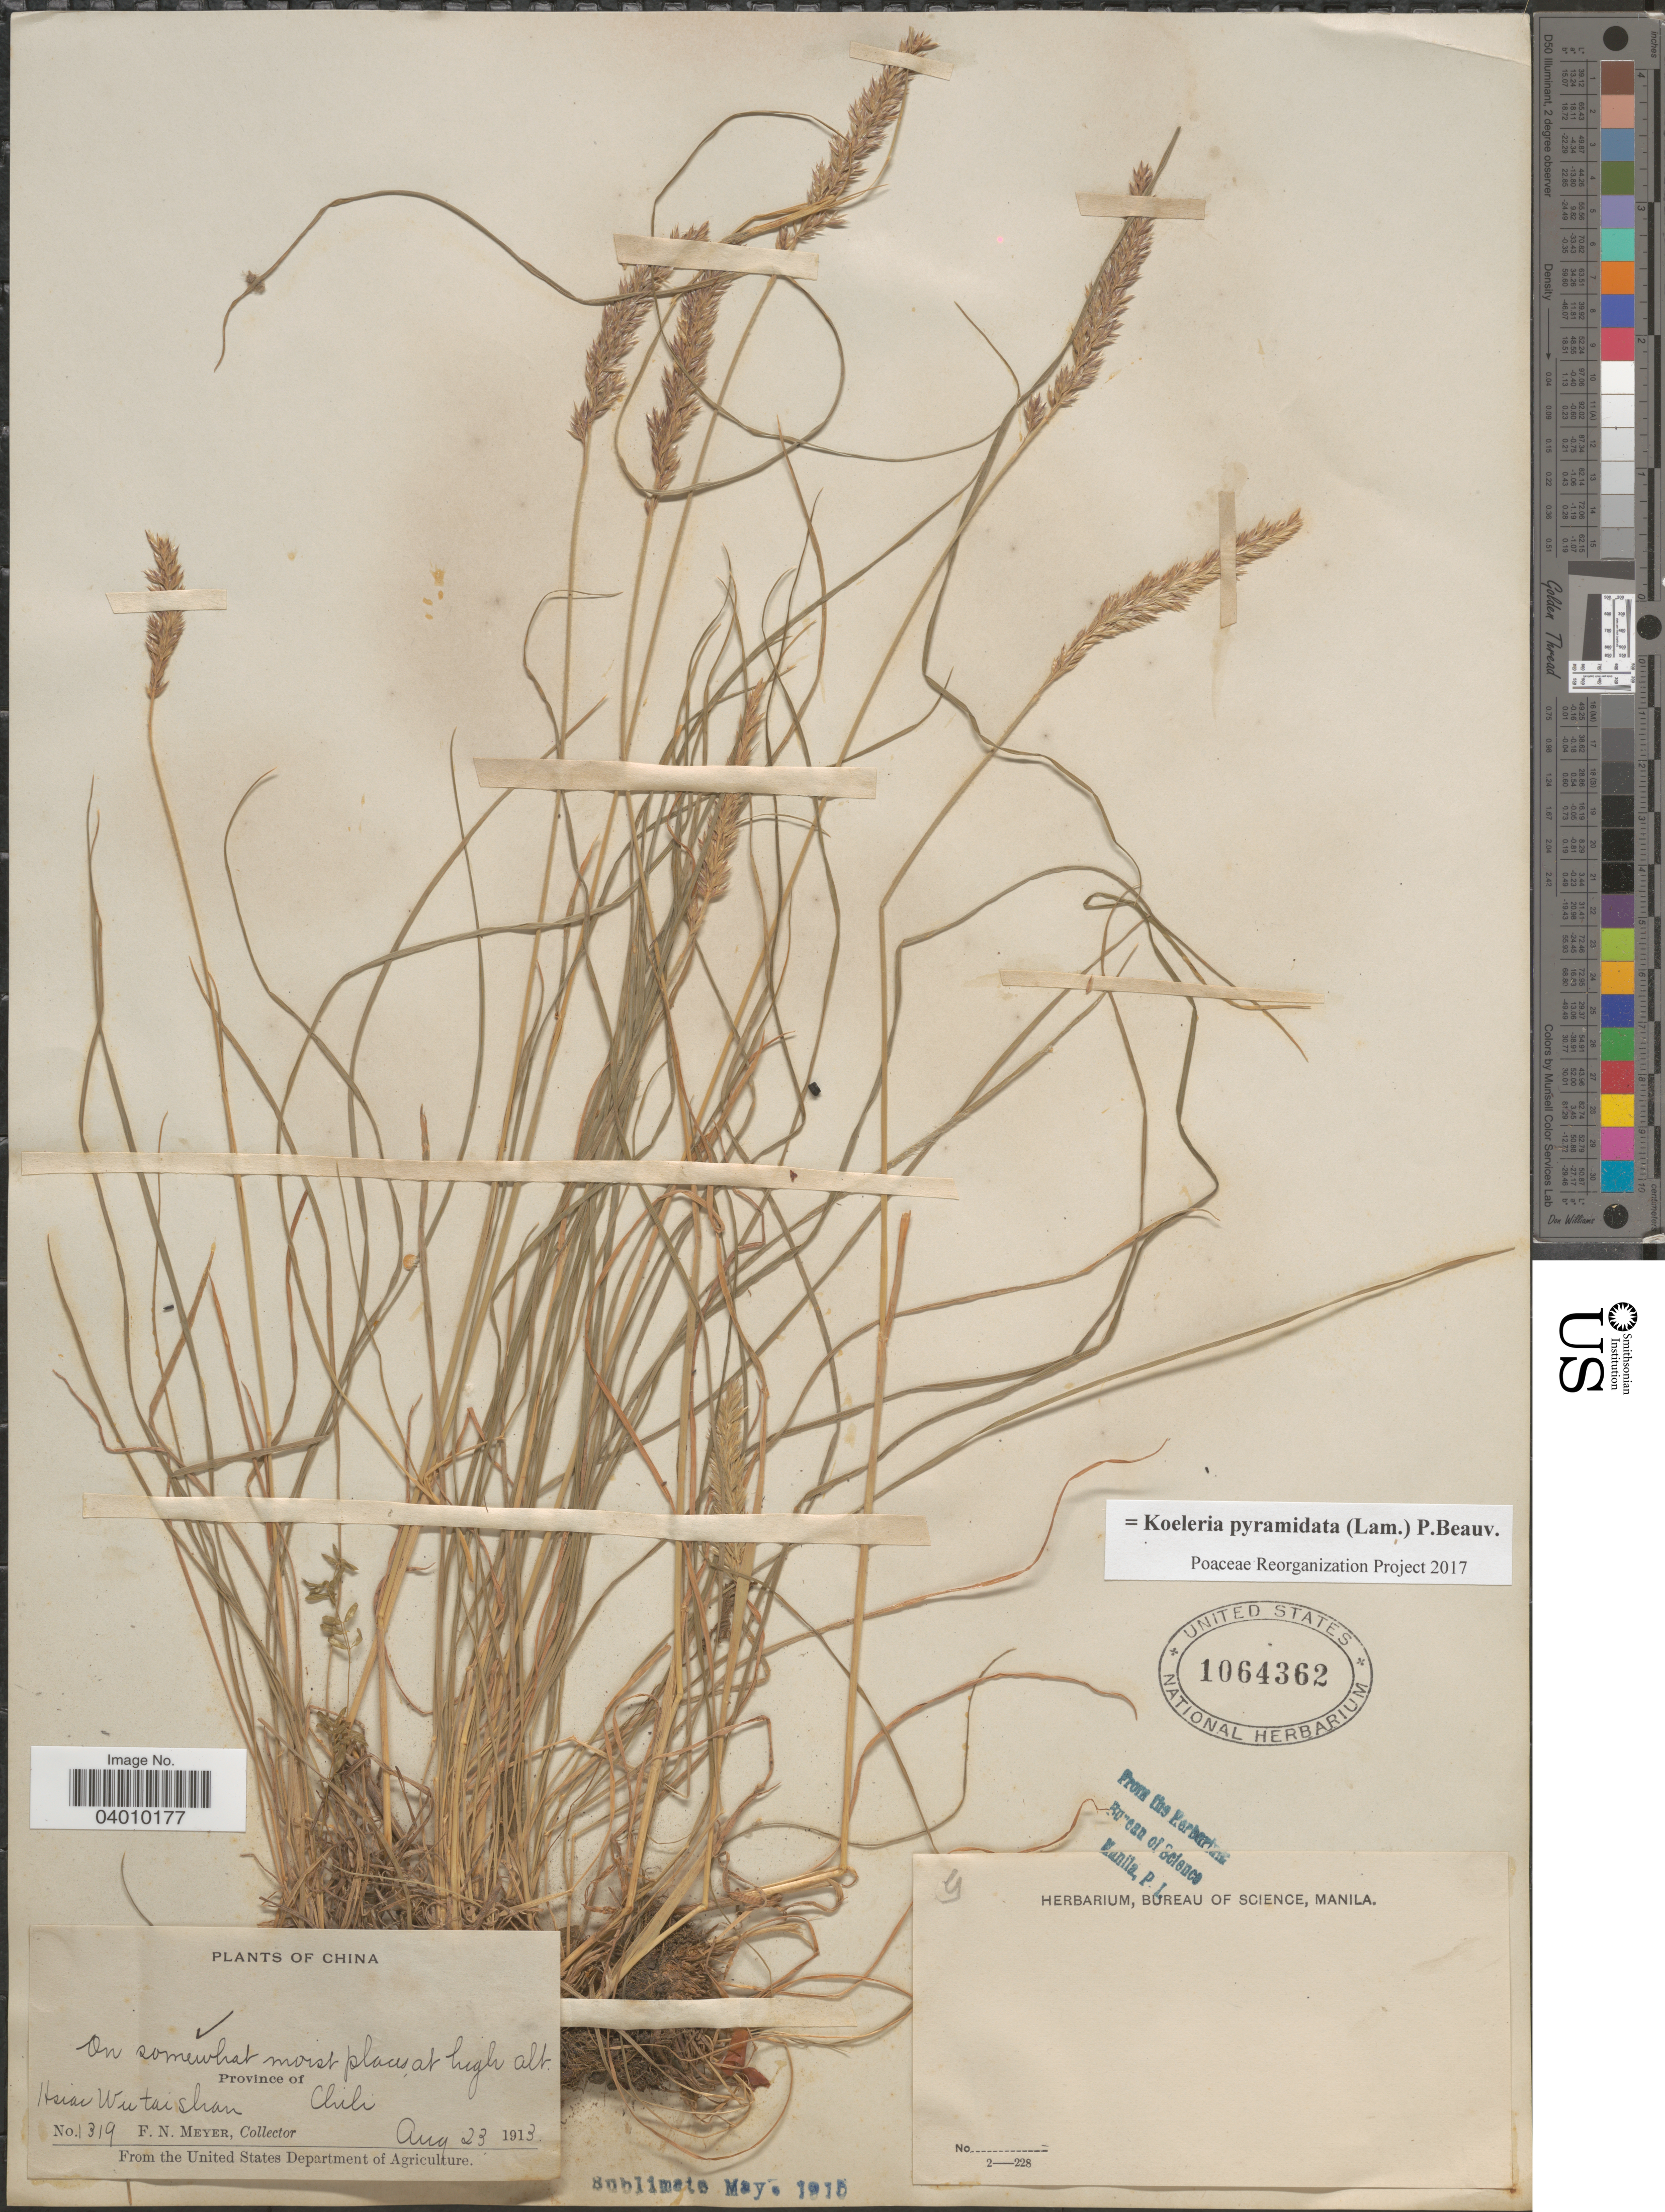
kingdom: Plantae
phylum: Tracheophyta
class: Liliopsida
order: Poales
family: Poaceae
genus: Koeleria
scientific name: Koeleria pyramidata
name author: (Lam.) P. Beauv.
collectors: F. N. Meyer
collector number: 1319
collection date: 1913-08-23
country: China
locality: Province of Chili. Hsiad Wu Tai Shan.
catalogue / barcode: US 1064362